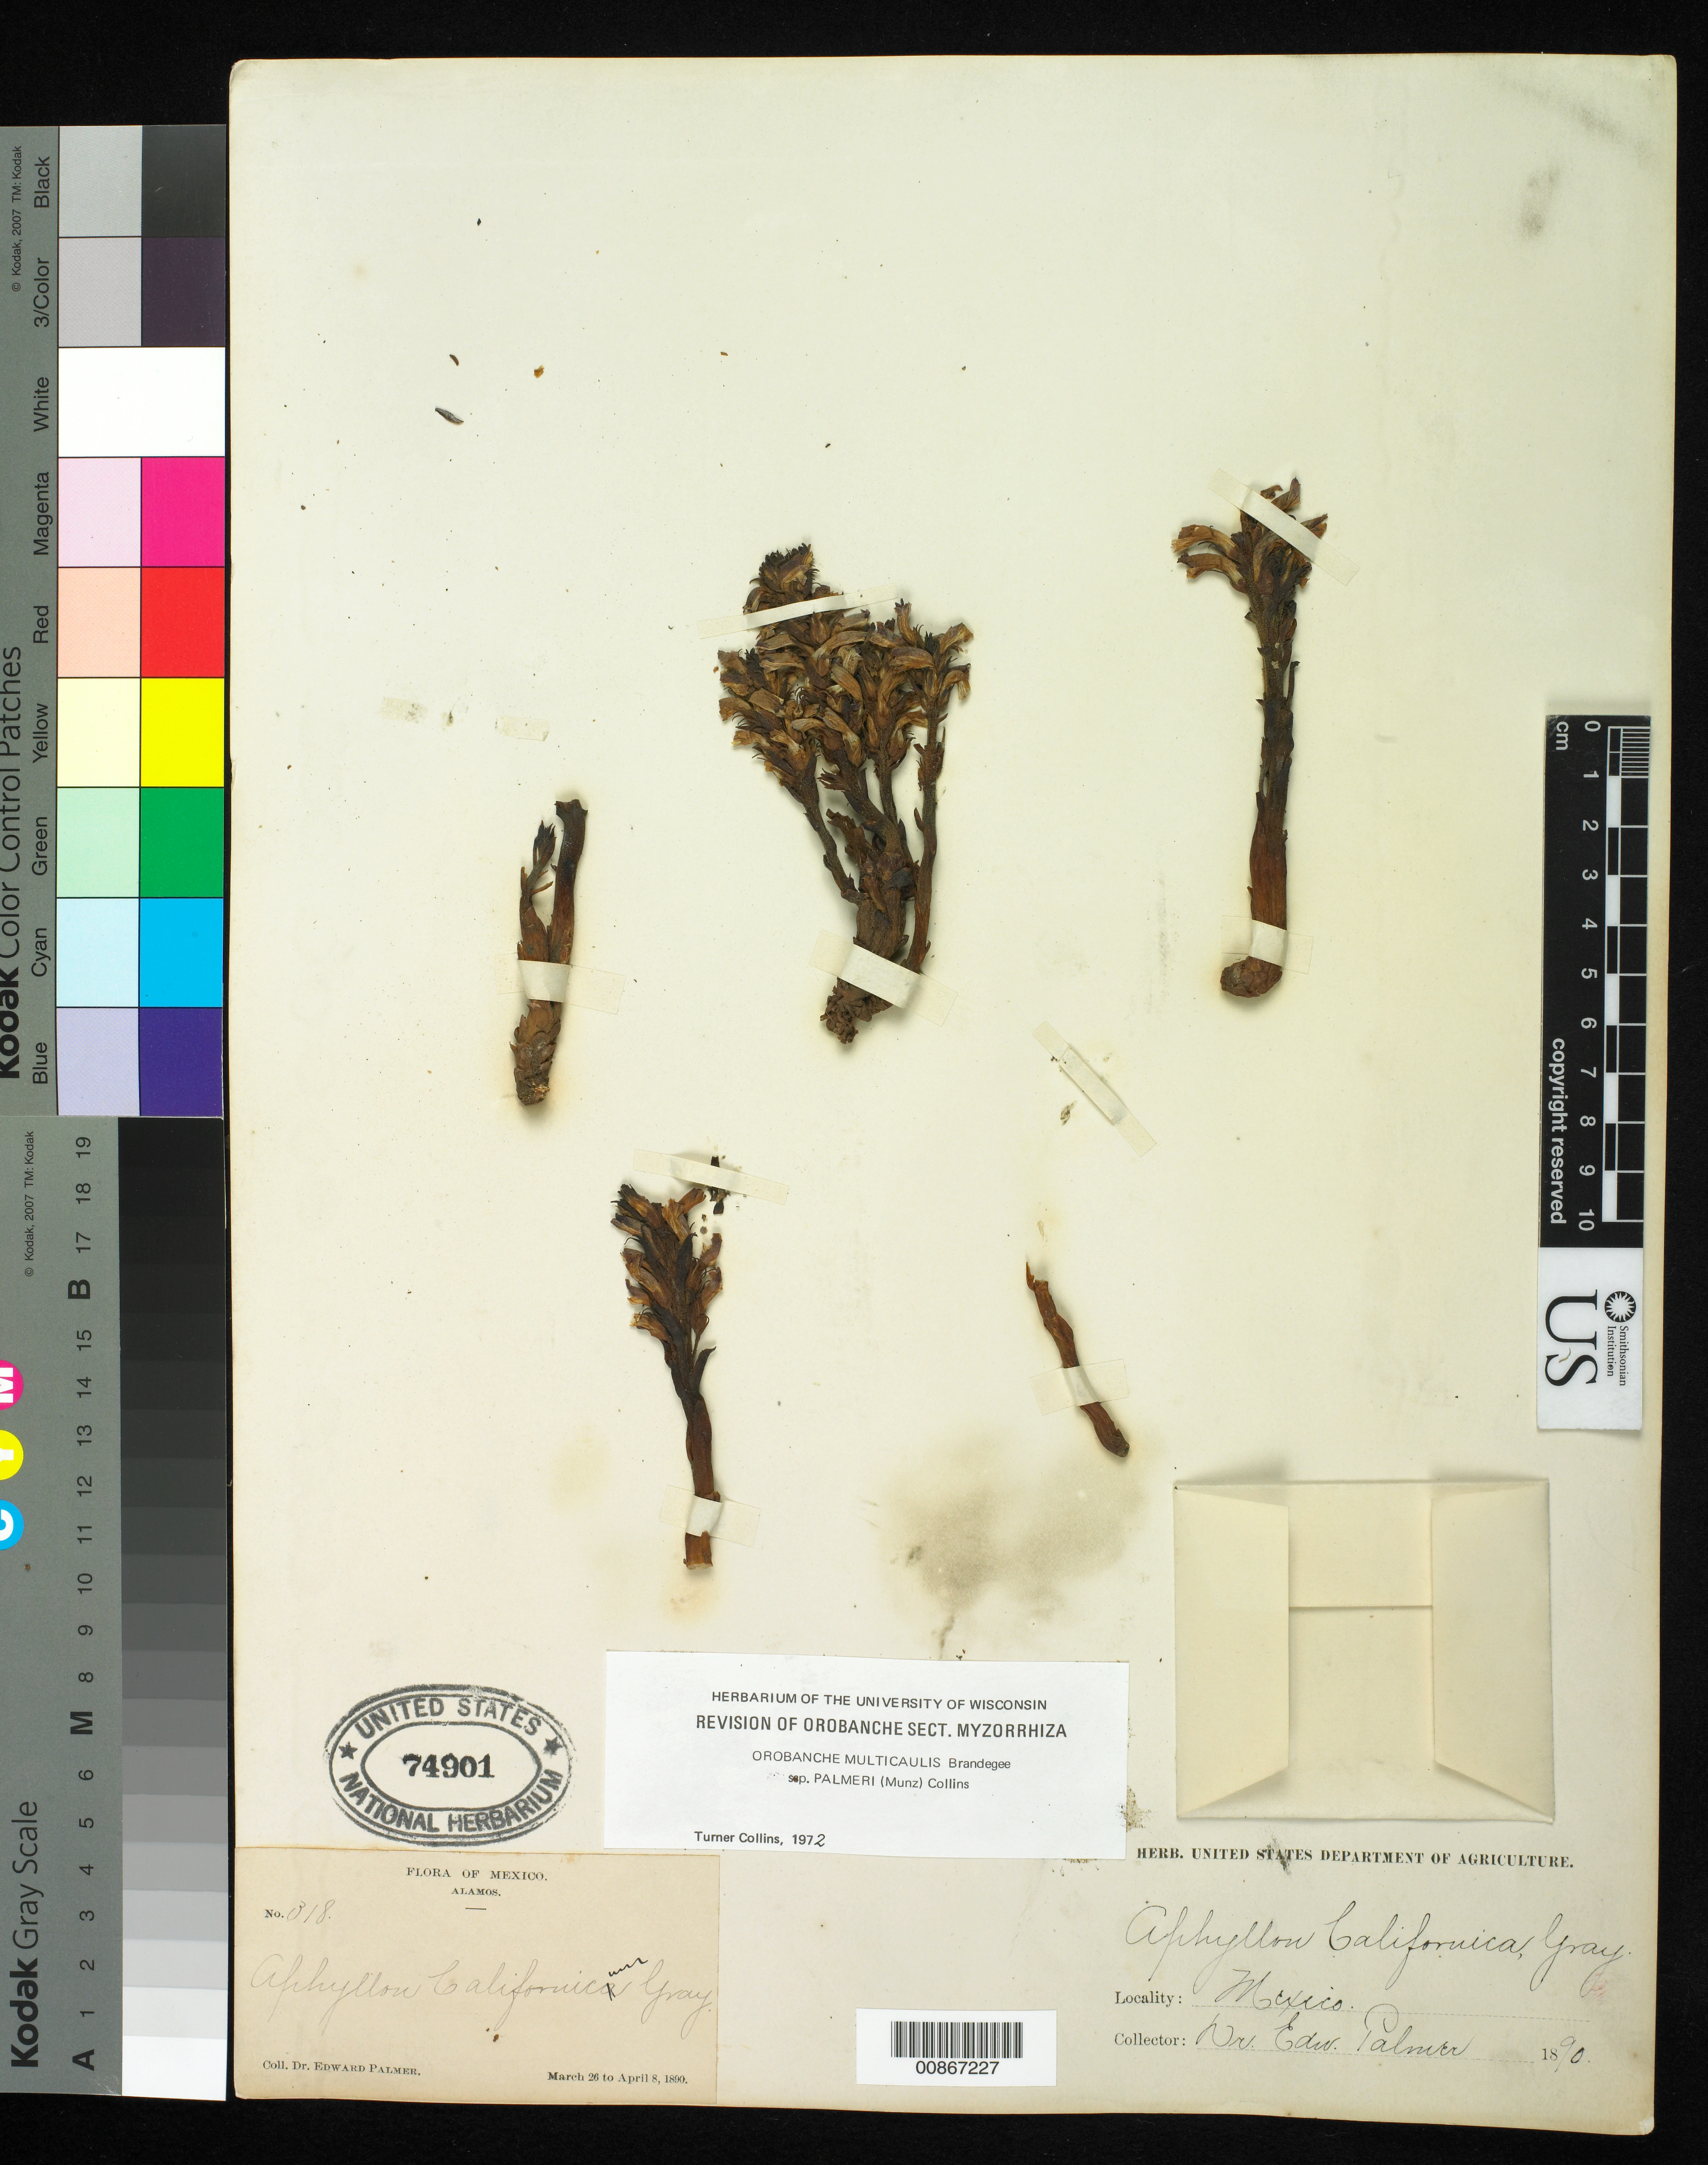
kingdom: Plantae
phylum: Tracheophyta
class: Magnoliopsida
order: Lamiales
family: Orobanchaceae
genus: Orobanche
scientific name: Orobanche multicaulis subsp. palmeri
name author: (Munz) L.T. Collins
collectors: E. Palmer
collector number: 318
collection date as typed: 26 Mar 1890 to 08 Apr 1890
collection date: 1890-03-26/1890-04-08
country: Mexico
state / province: Sonora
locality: Alamos, Sonora.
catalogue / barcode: US 74901